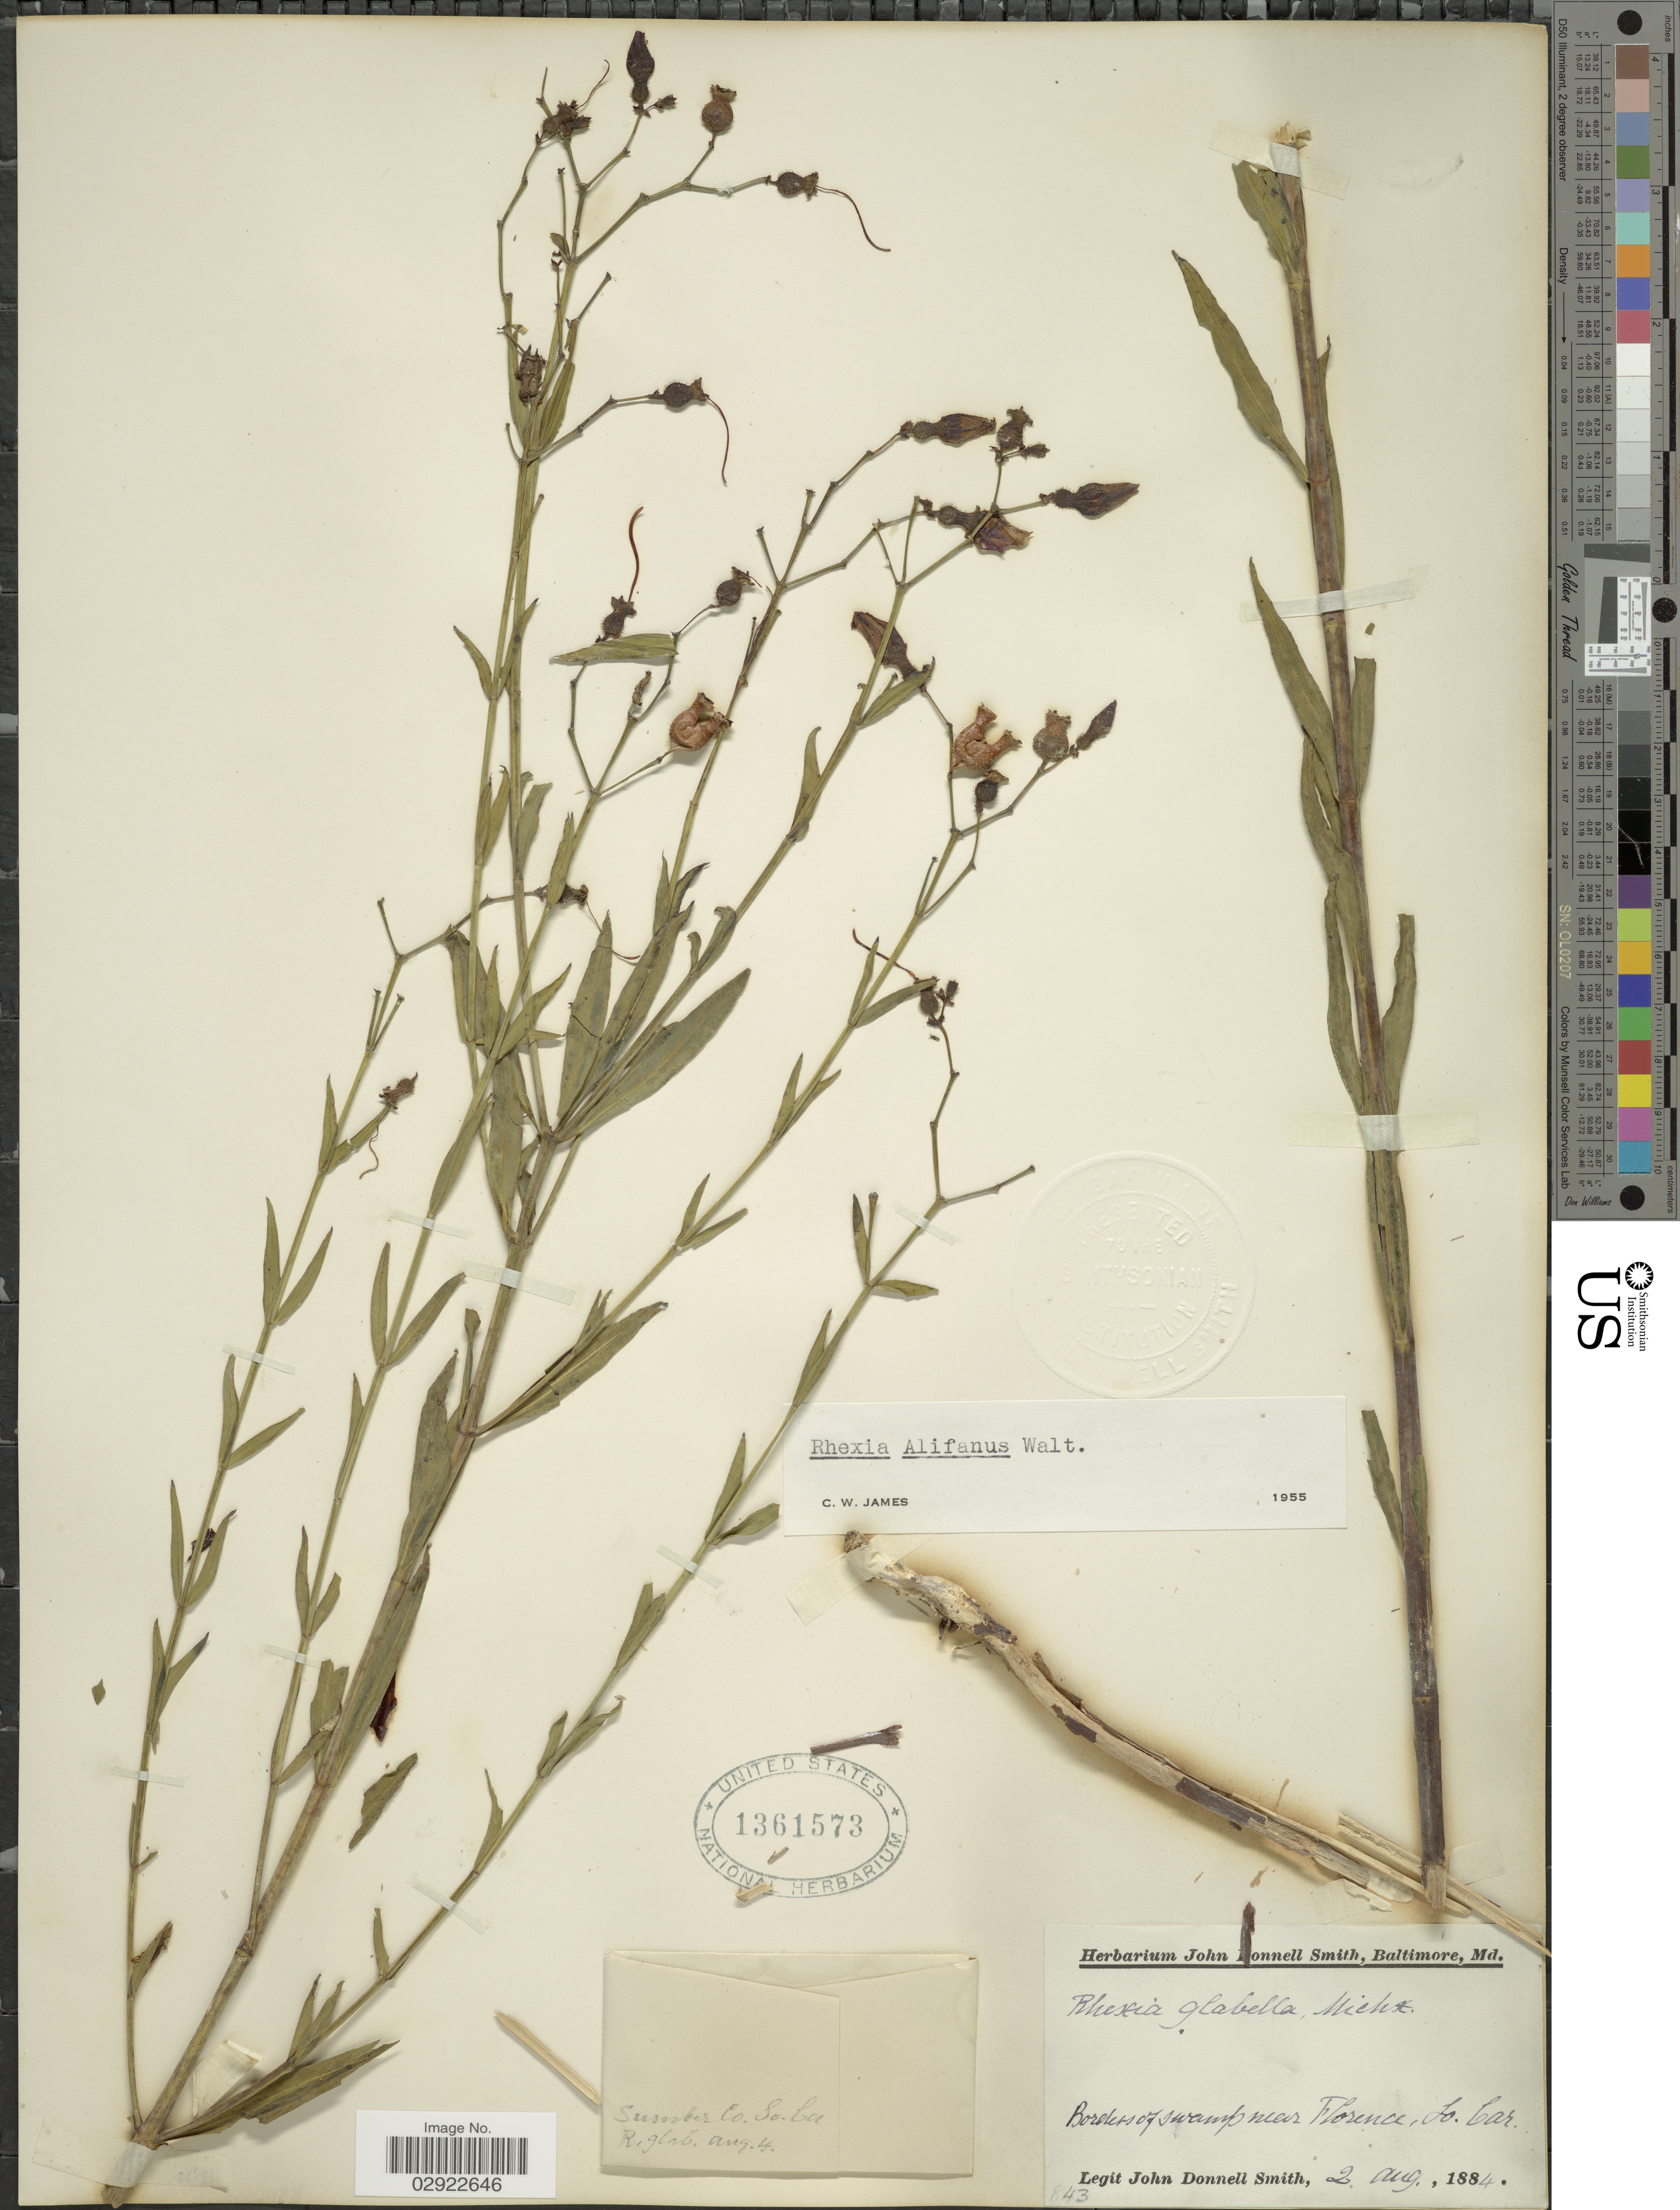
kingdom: Plantae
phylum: Tracheophyta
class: Magnoliopsida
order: Myrtales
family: Melastomataceae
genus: Rhexia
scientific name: Rhexia alifanus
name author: Walter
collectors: J. Donnell Smith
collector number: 843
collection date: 1884-08-02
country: United States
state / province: South Carolina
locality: Borders of swamp near Florence, Sumter Co.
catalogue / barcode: US 1361573